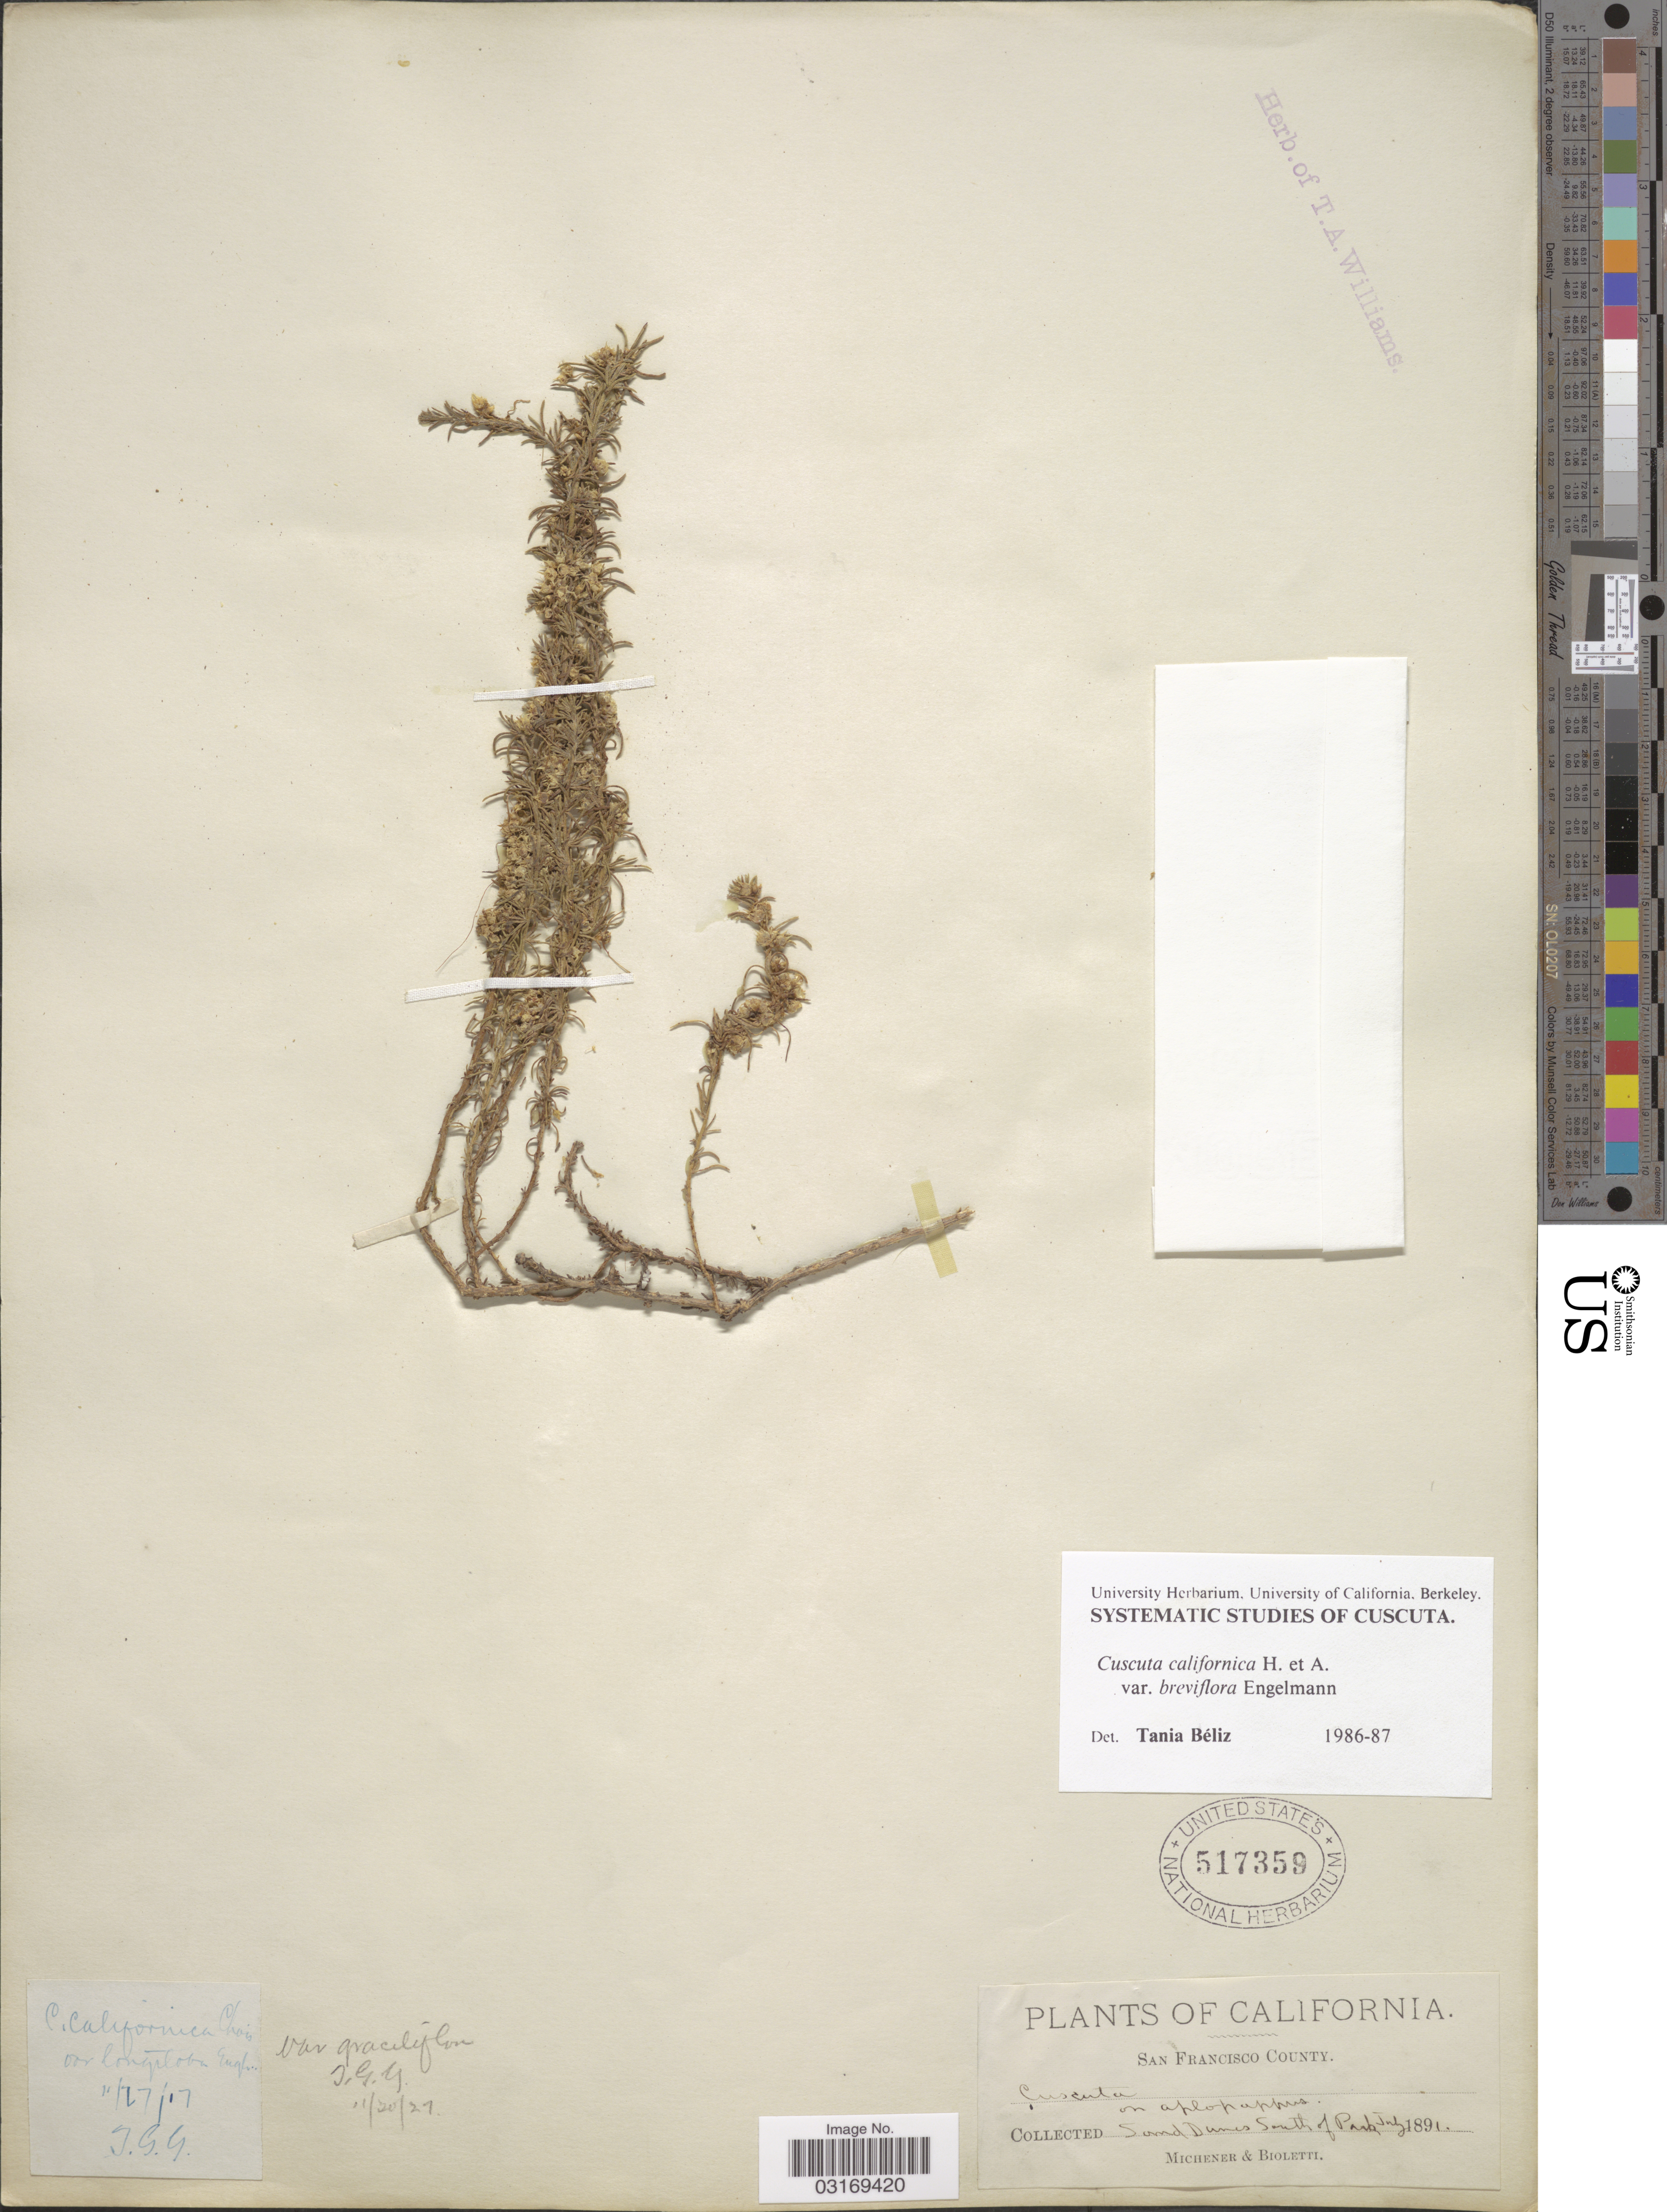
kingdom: Plantae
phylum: Tracheophyta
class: Magnoliopsida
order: Solanales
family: Convolvulaceae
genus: Cuscuta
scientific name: Cuscuta californica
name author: Hook. & Arn.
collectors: -. Michener & -- Bioletti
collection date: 1891-07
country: United States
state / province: California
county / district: San Francisco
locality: San Francisco County. Sand Dunes South of Park.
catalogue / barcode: US 517359